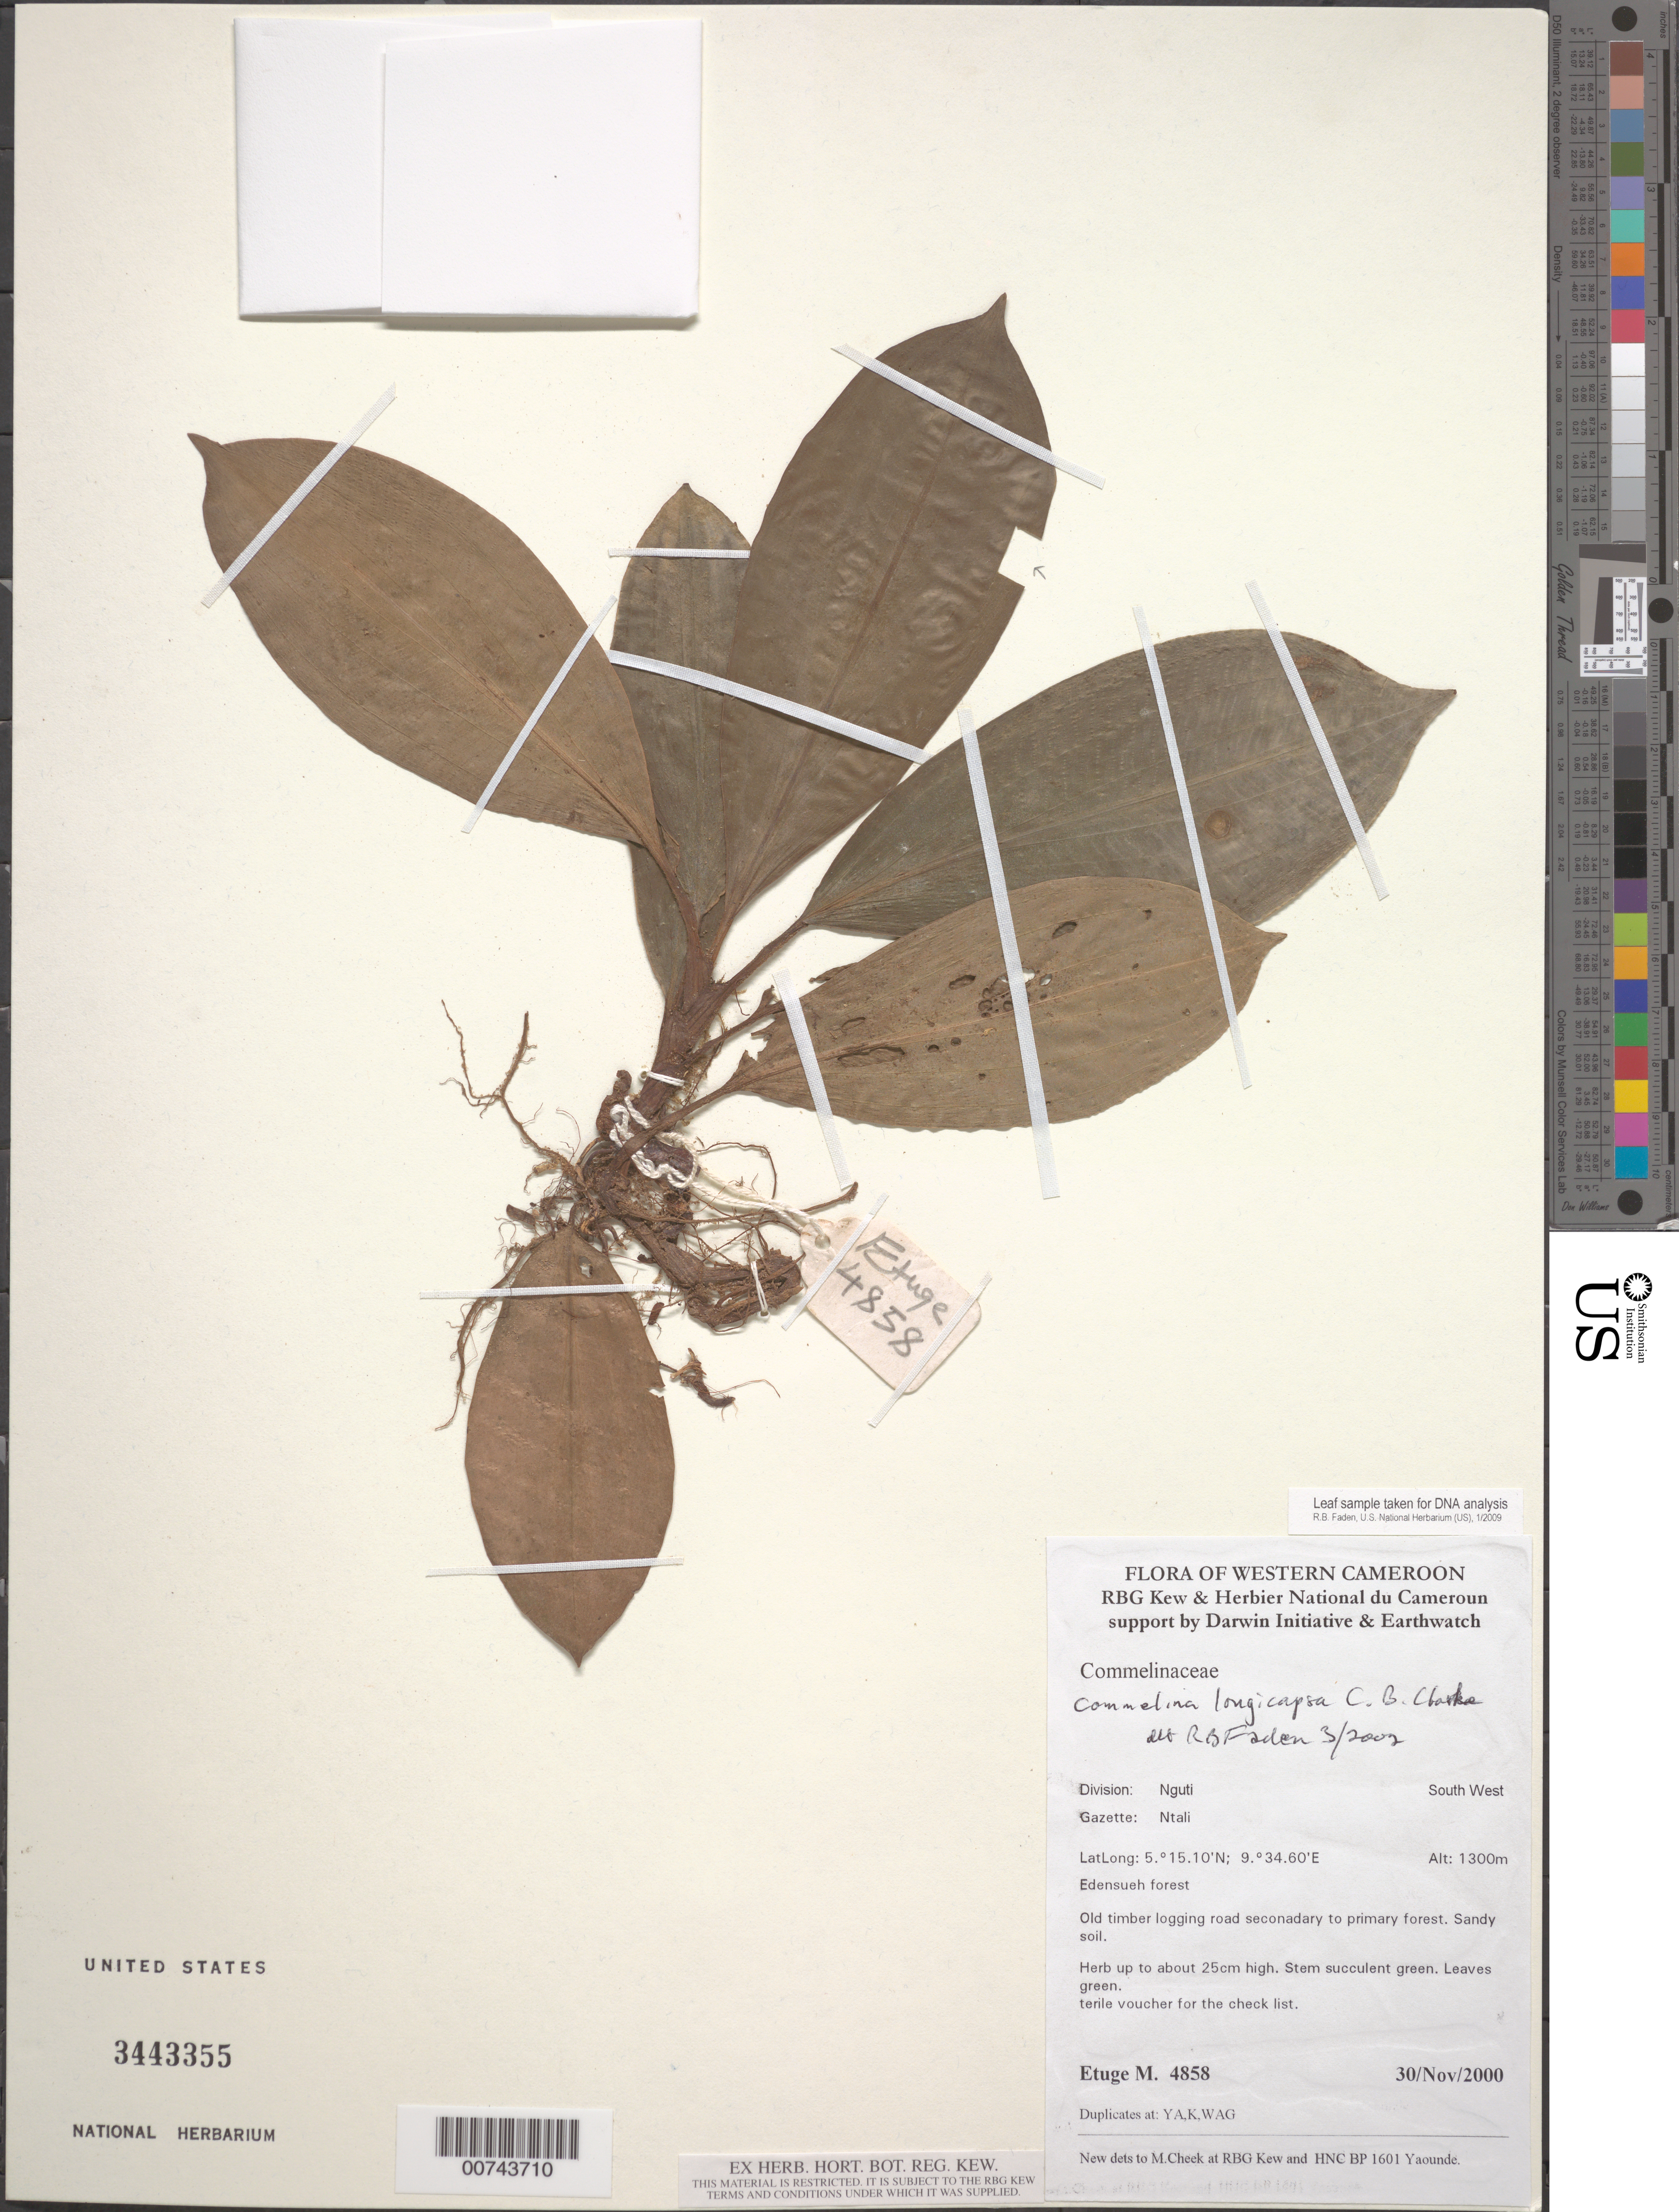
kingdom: Plantae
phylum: Tracheophyta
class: Liliopsida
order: Commelinales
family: Commelinaceae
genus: Commelina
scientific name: Commelina longicapsa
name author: C.B. Clarke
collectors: M. Etuge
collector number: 4858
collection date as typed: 30 Nov 2000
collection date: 2000-11-30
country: Cameroon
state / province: Sud-Ouest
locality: Nguti, Ntali, Edensueh forest.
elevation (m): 1300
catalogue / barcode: US 3443355